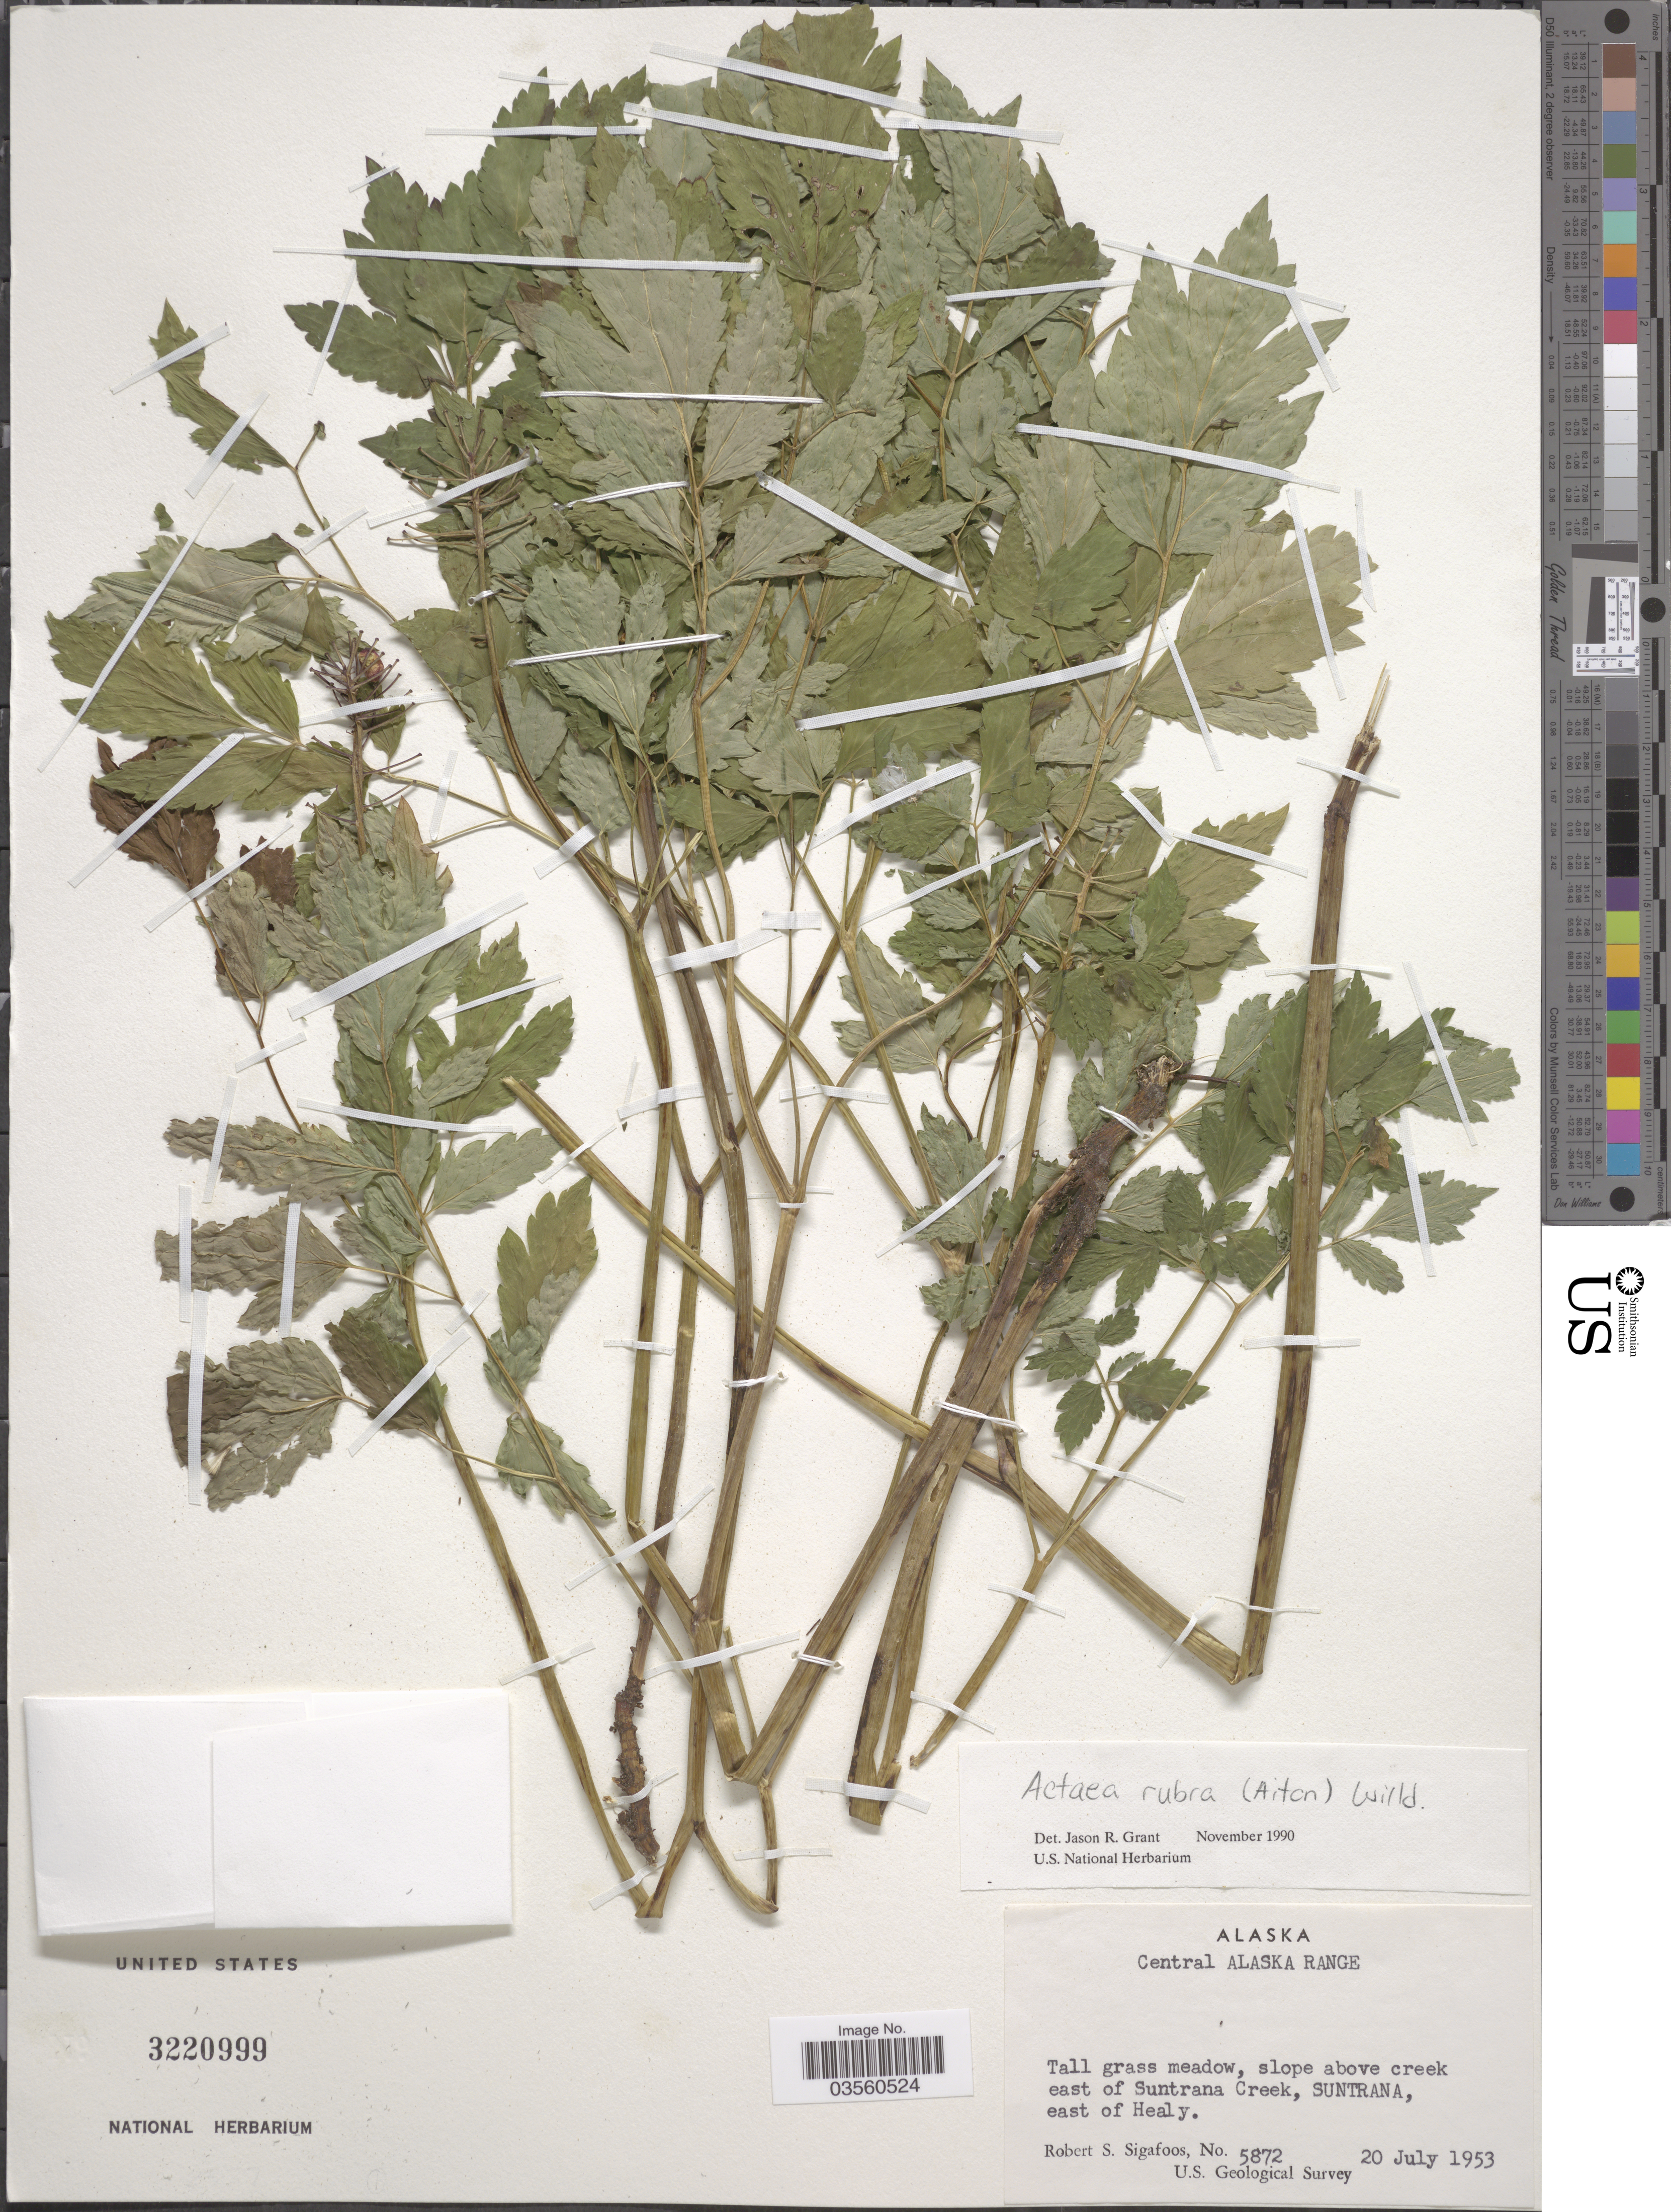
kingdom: Plantae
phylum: Tracheophyta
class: Magnoliopsida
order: Ranunculales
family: Ranunculaceae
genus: Actaea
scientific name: Actaea rubra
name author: (Aiton) Willd.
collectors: R. Sigafoos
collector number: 5872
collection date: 1953-07-20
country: United States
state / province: Alaska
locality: Central Alaska Range. Slope above creek east of Suntrana Creek, Suntrana, east of Healy.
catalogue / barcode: US 3220999